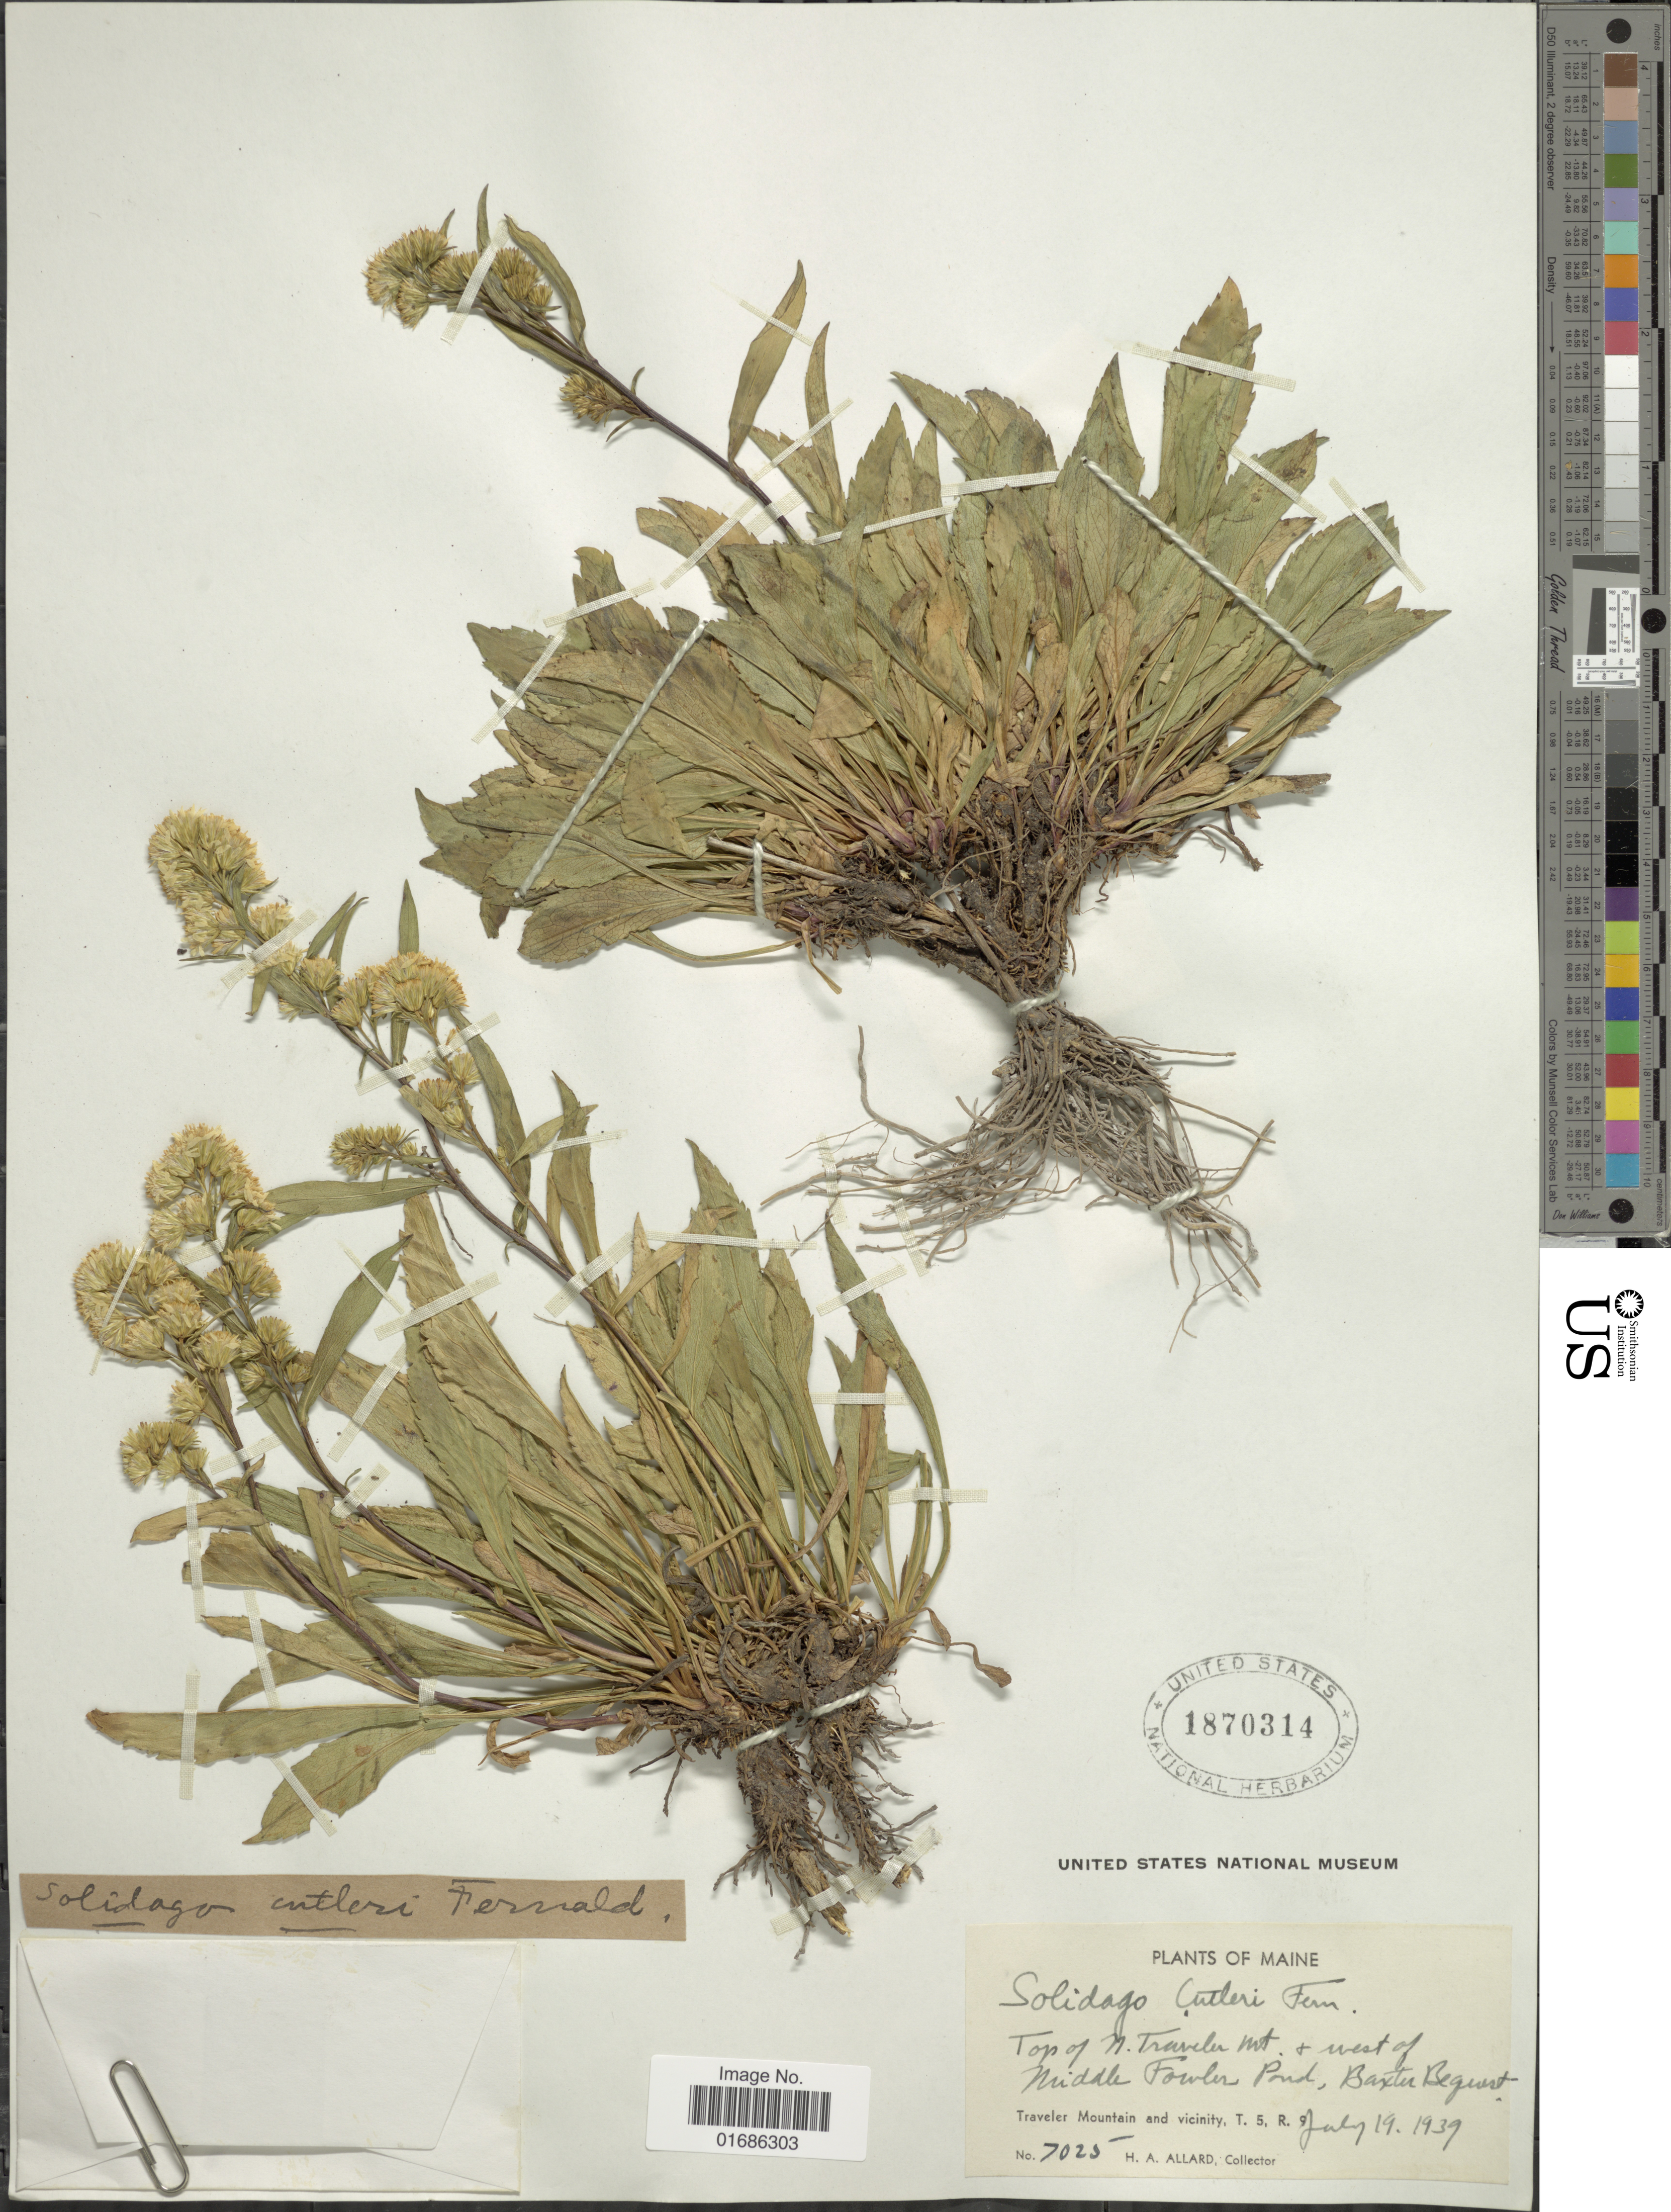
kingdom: Plantae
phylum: Tracheophyta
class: Magnoliopsida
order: Asterales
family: Asteraceae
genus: Solidago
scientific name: Solidago cutleri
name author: Fernald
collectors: H. A. Allard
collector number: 7025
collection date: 1939-07-19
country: United States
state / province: Maine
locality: Top of N. Traveles Mt + west of Middle Fowler Pond, Baxter Bequest, Traveler Mountain and vicinity, T. 5, R. 9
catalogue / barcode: US 1870314